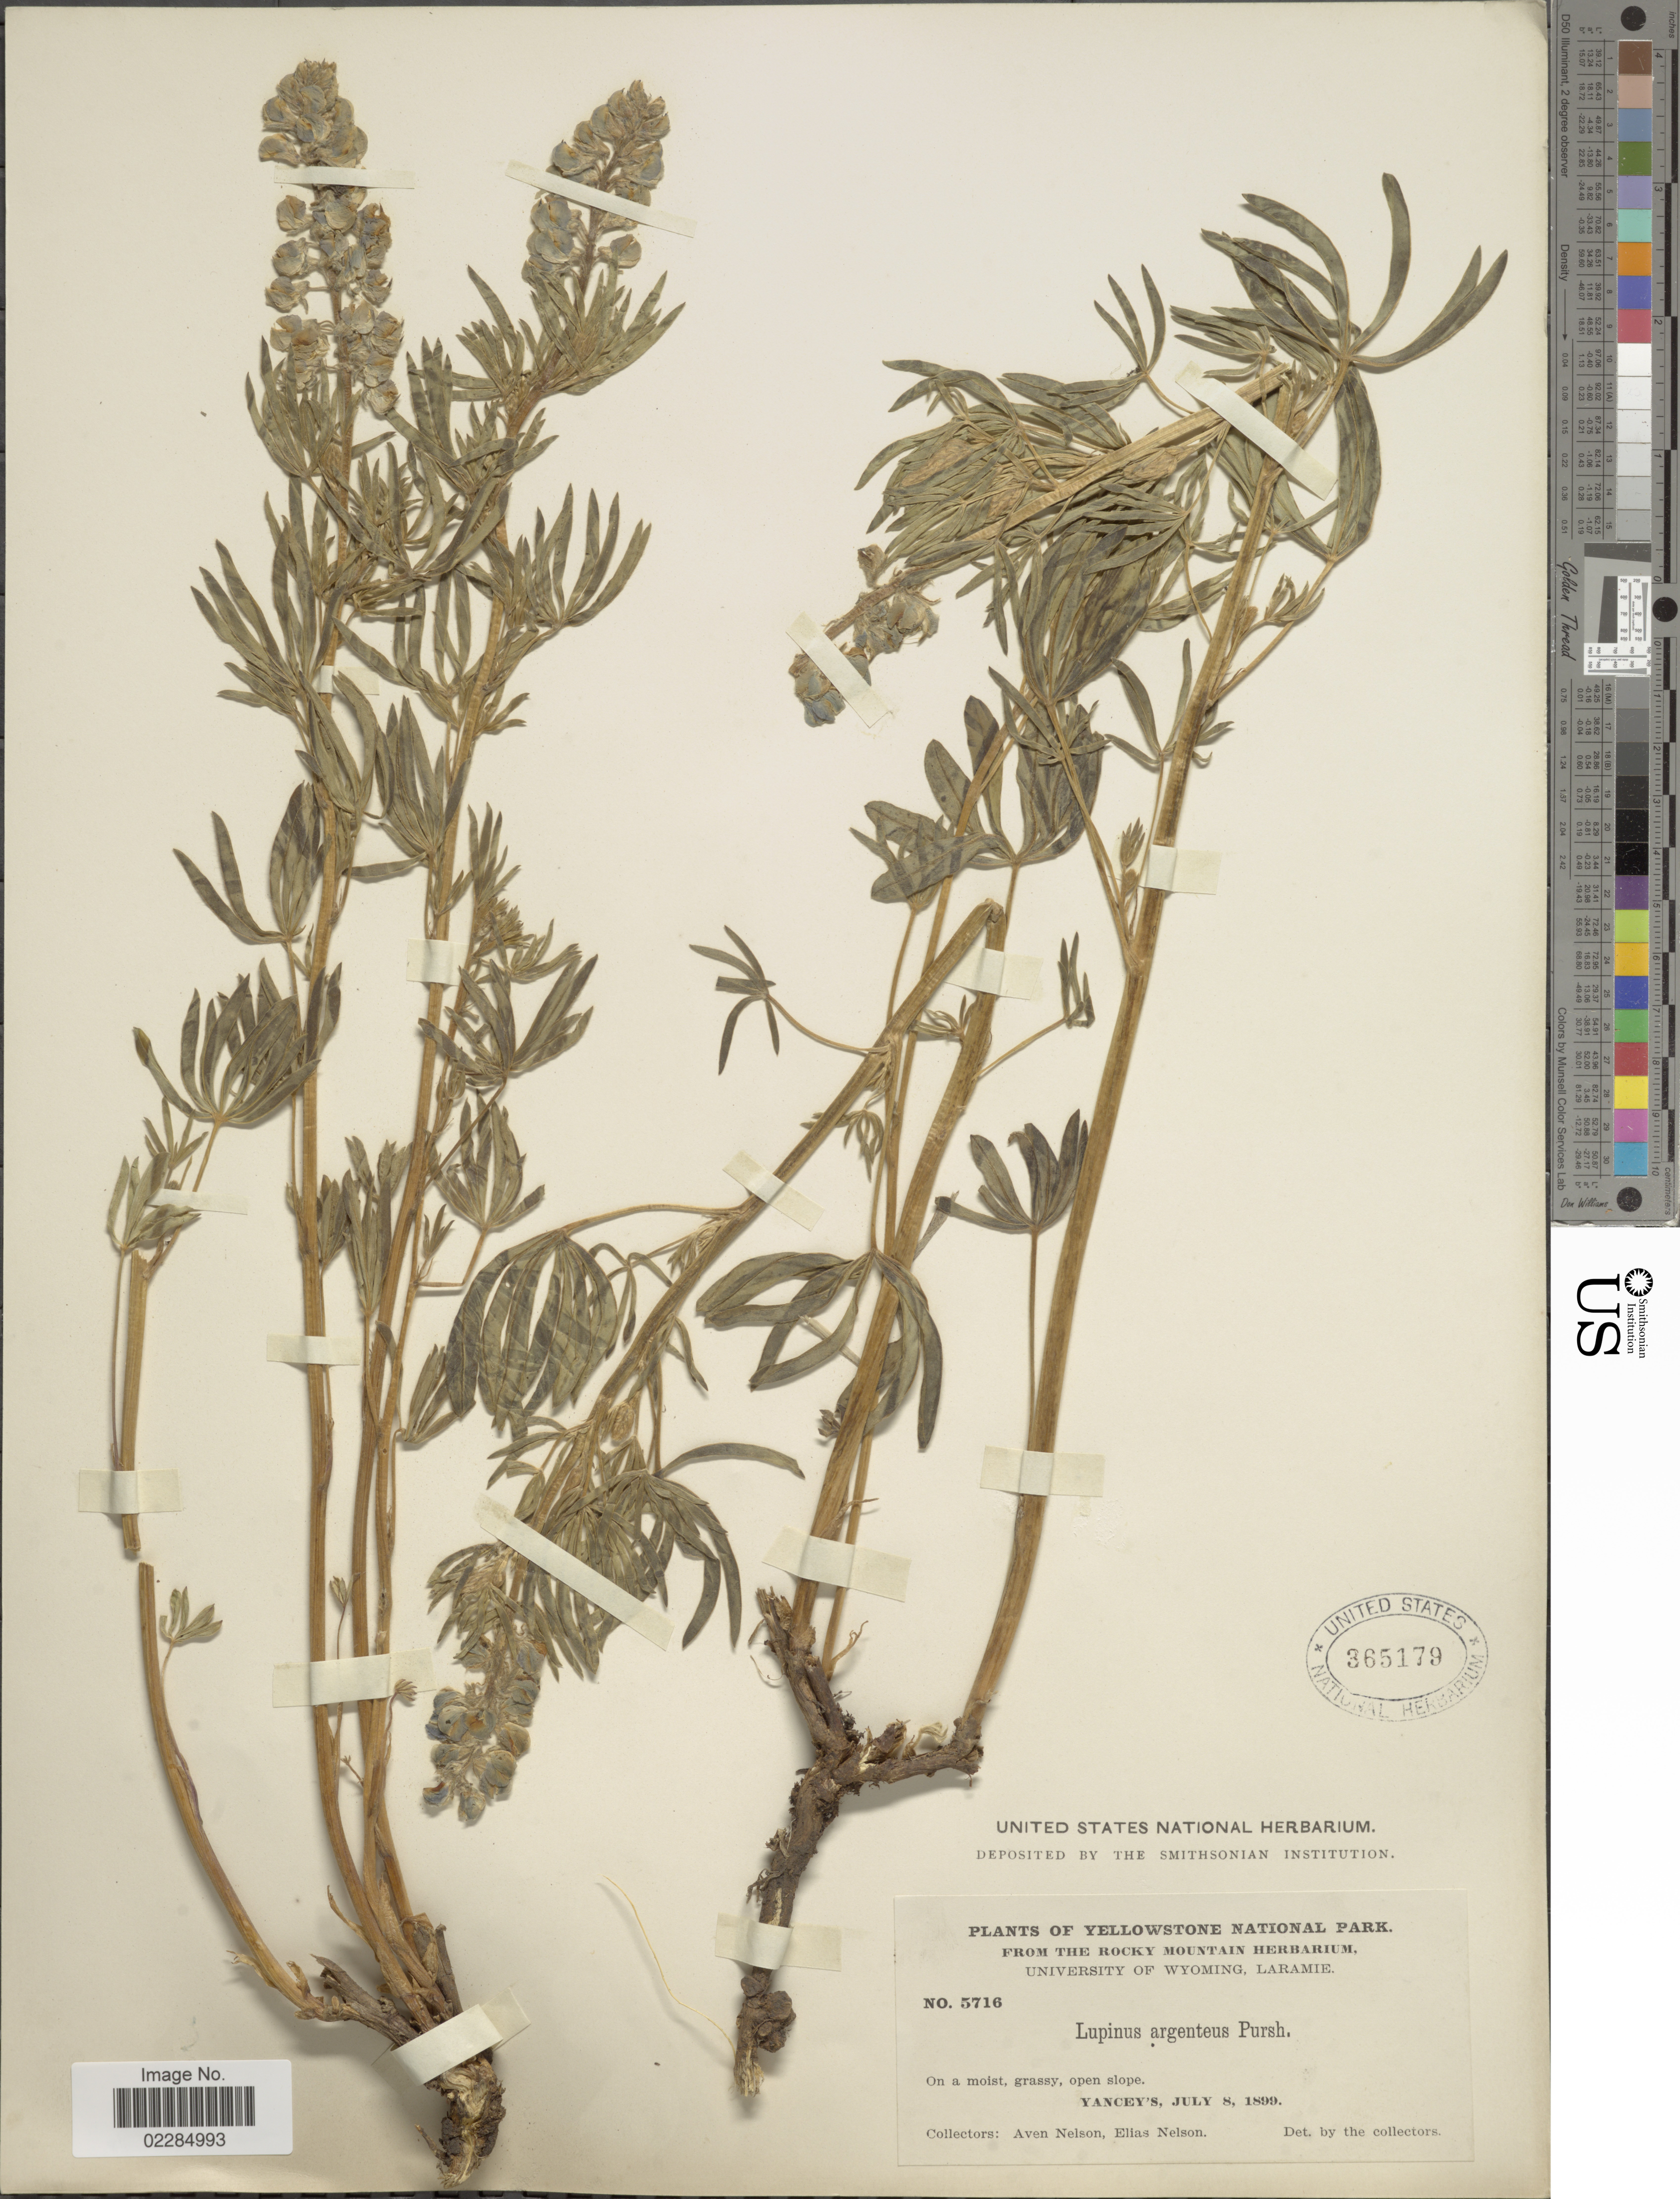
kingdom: Plantae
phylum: Tracheophyta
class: Magnoliopsida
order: Fabales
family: Fabaceae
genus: Lupinus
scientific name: Lupinus decumbens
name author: Torr.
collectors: A. Nelson & E. Nelson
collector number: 5716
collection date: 1899-07-08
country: United States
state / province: Wyoming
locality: Yellowstone National Park. On a moist, grassy, open slope. Yancey's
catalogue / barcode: US 365179